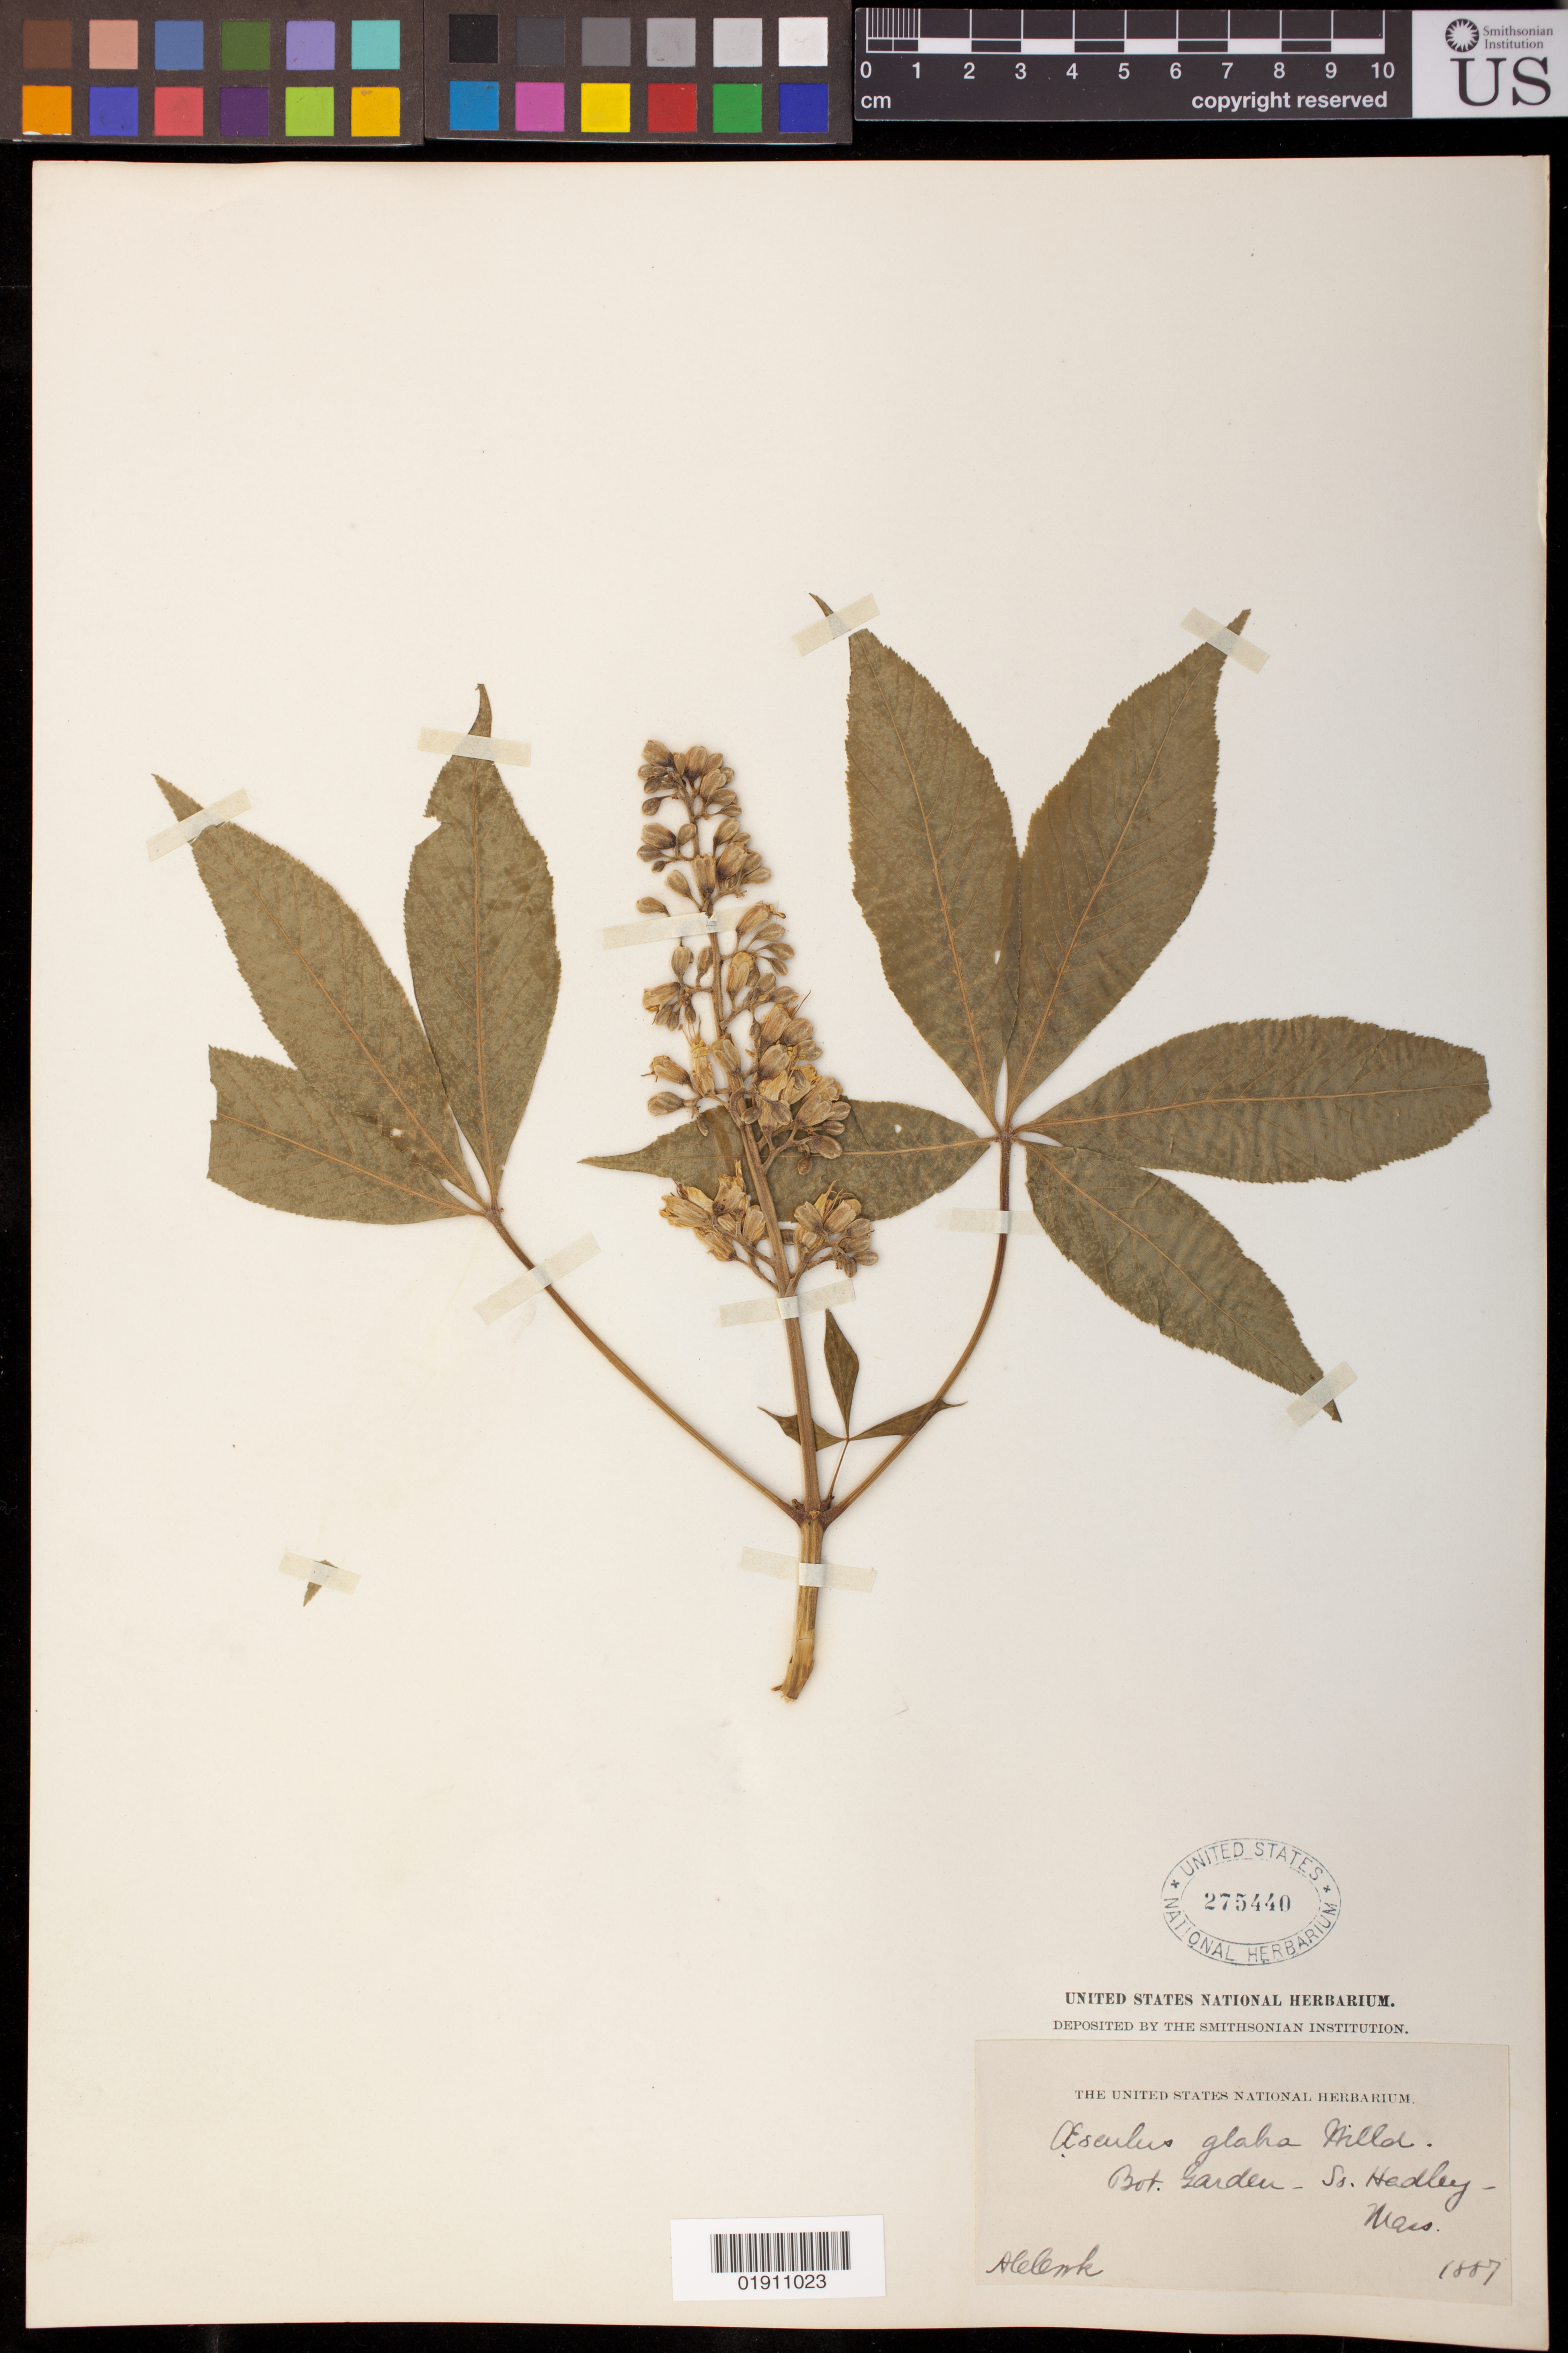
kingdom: Plantae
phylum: Tracheophyta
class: Magnoliopsida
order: Sapindales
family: Sapindaceae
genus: Aesculus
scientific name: Aesculus glabra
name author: Willd.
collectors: A. Cook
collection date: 1887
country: United States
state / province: Massachusetts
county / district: Hampshire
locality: Bot. Garden - So. Hadley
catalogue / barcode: US 275440